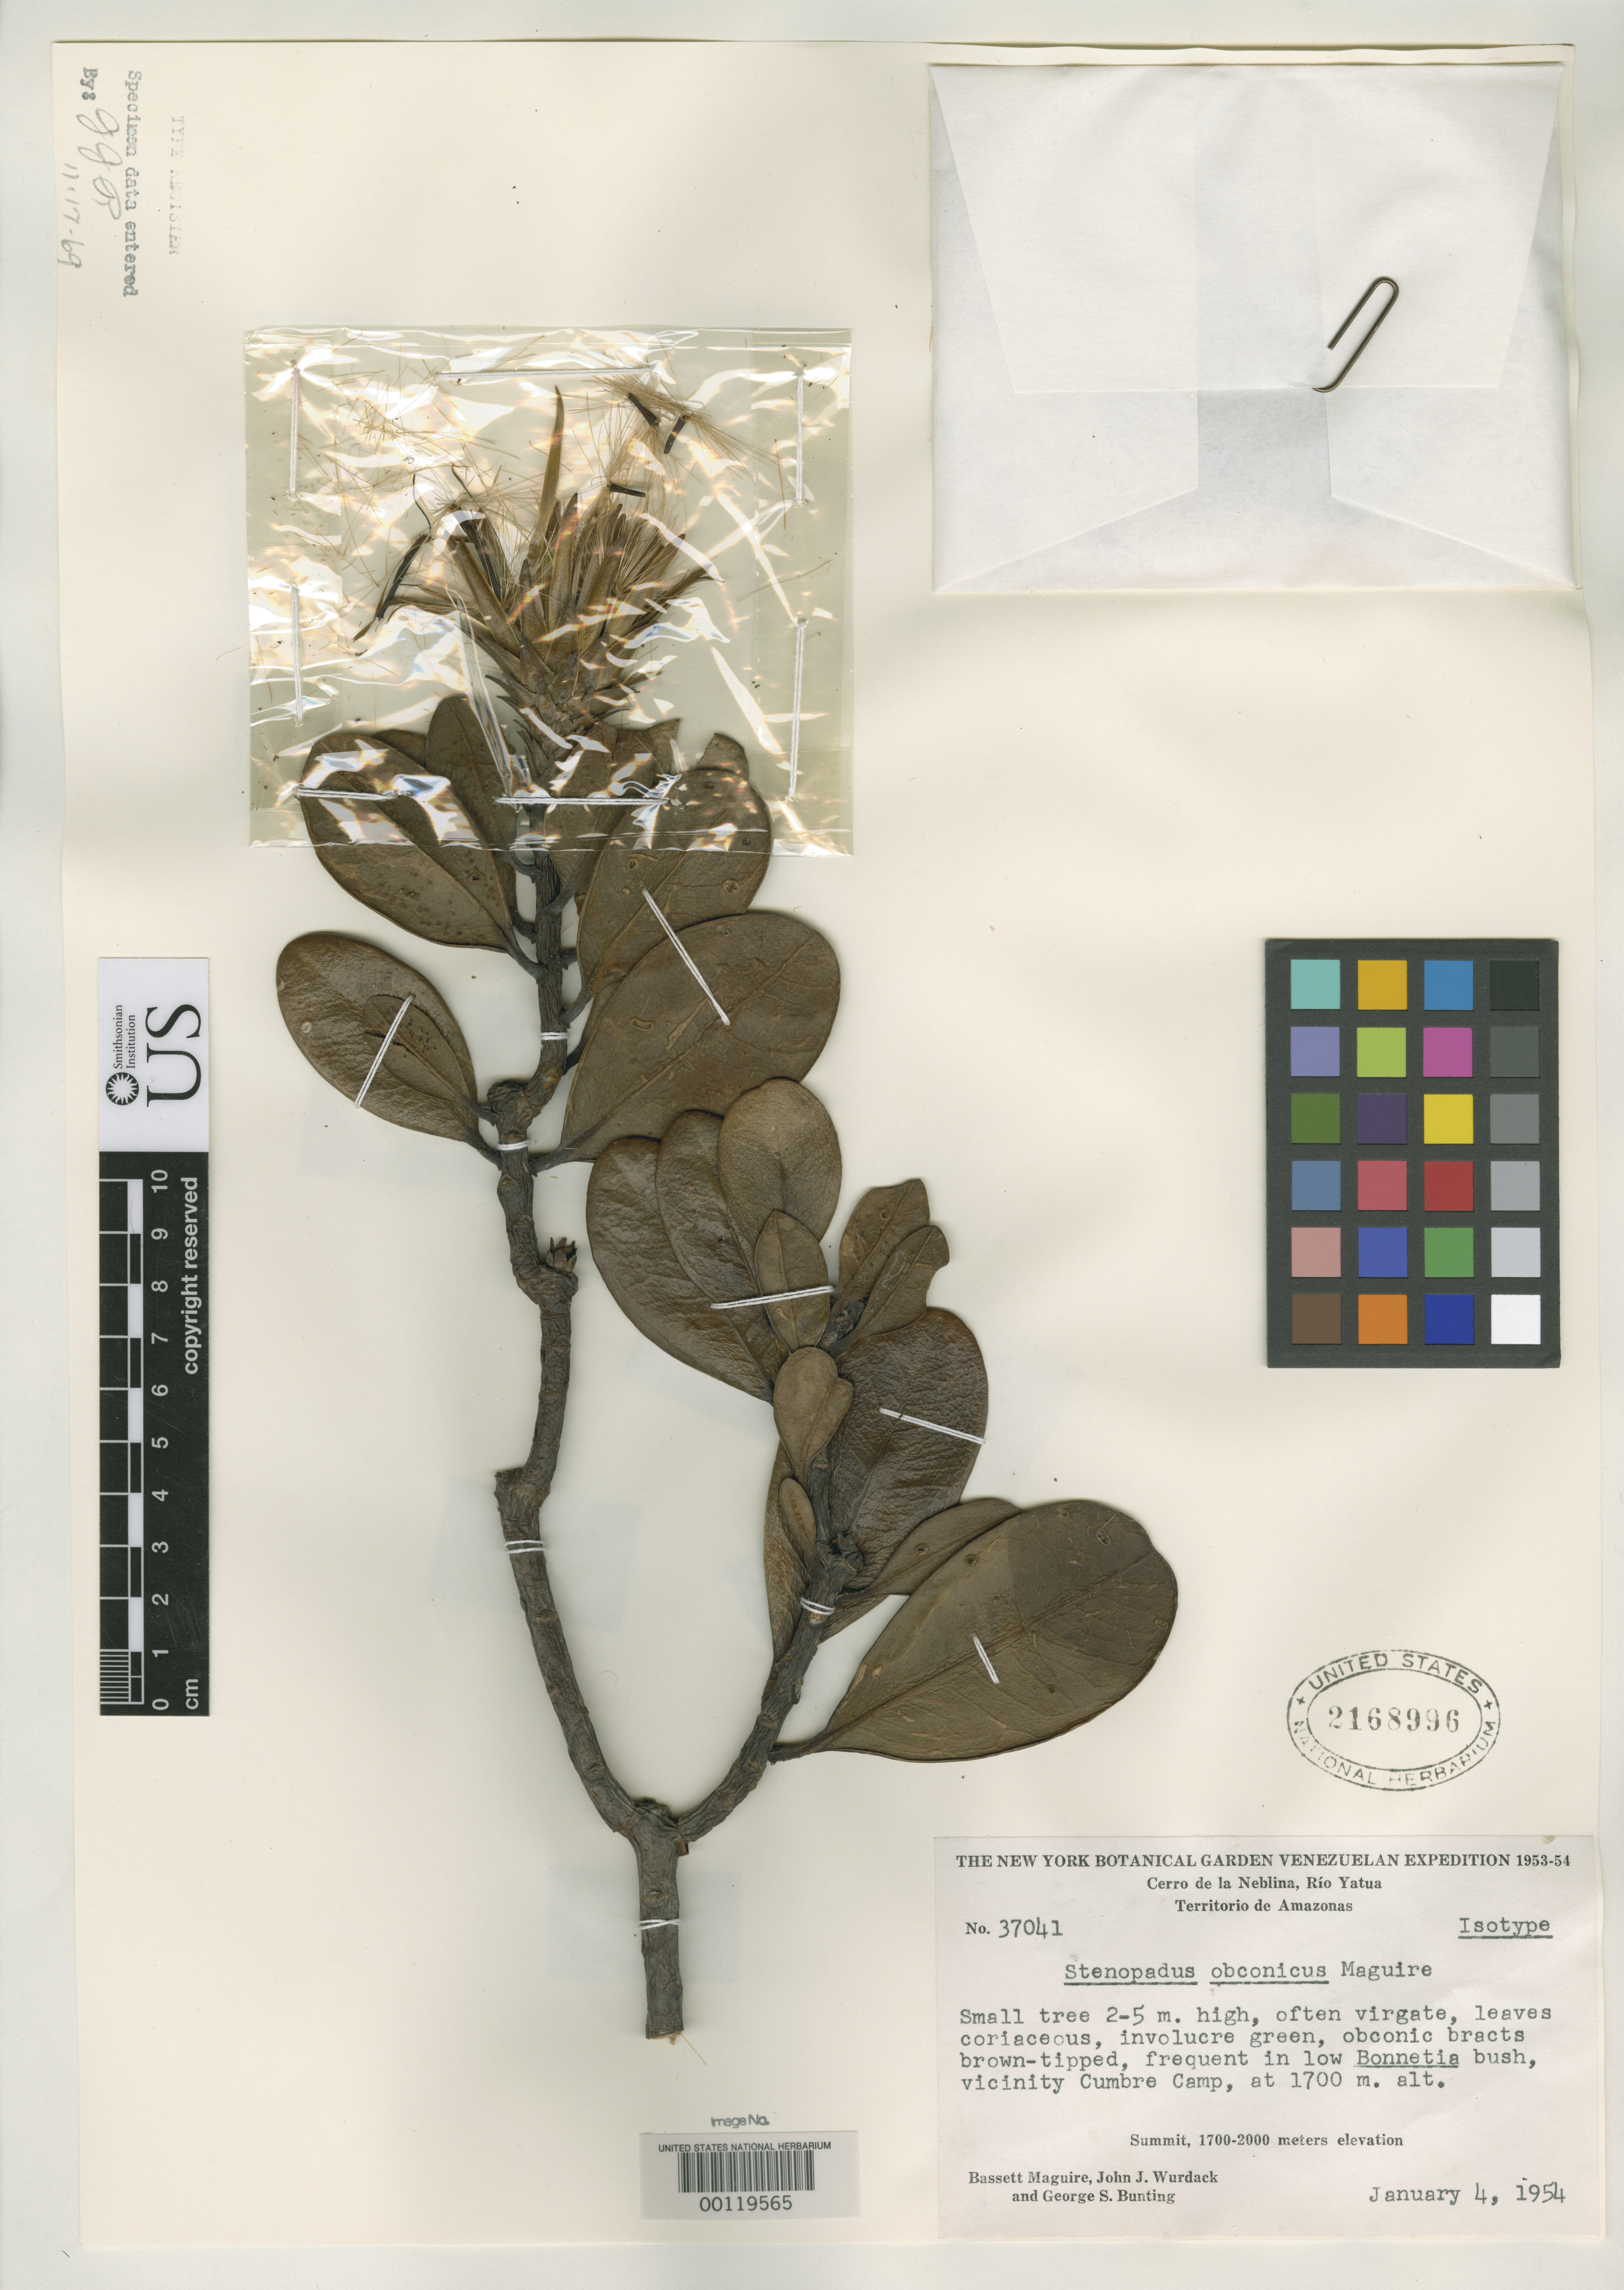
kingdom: Plantae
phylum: Tracheophyta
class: Magnoliopsida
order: Asterales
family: Asteraceae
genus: Stenopadus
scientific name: Stenopadus obconicus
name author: Maguire & Wurdack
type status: Isotype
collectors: B. Maguire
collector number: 37041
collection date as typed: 04 Jan 1954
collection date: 1954-01-04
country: Venezuela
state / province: Amazonas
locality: Cerro de La Neblina.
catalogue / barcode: US 2168996